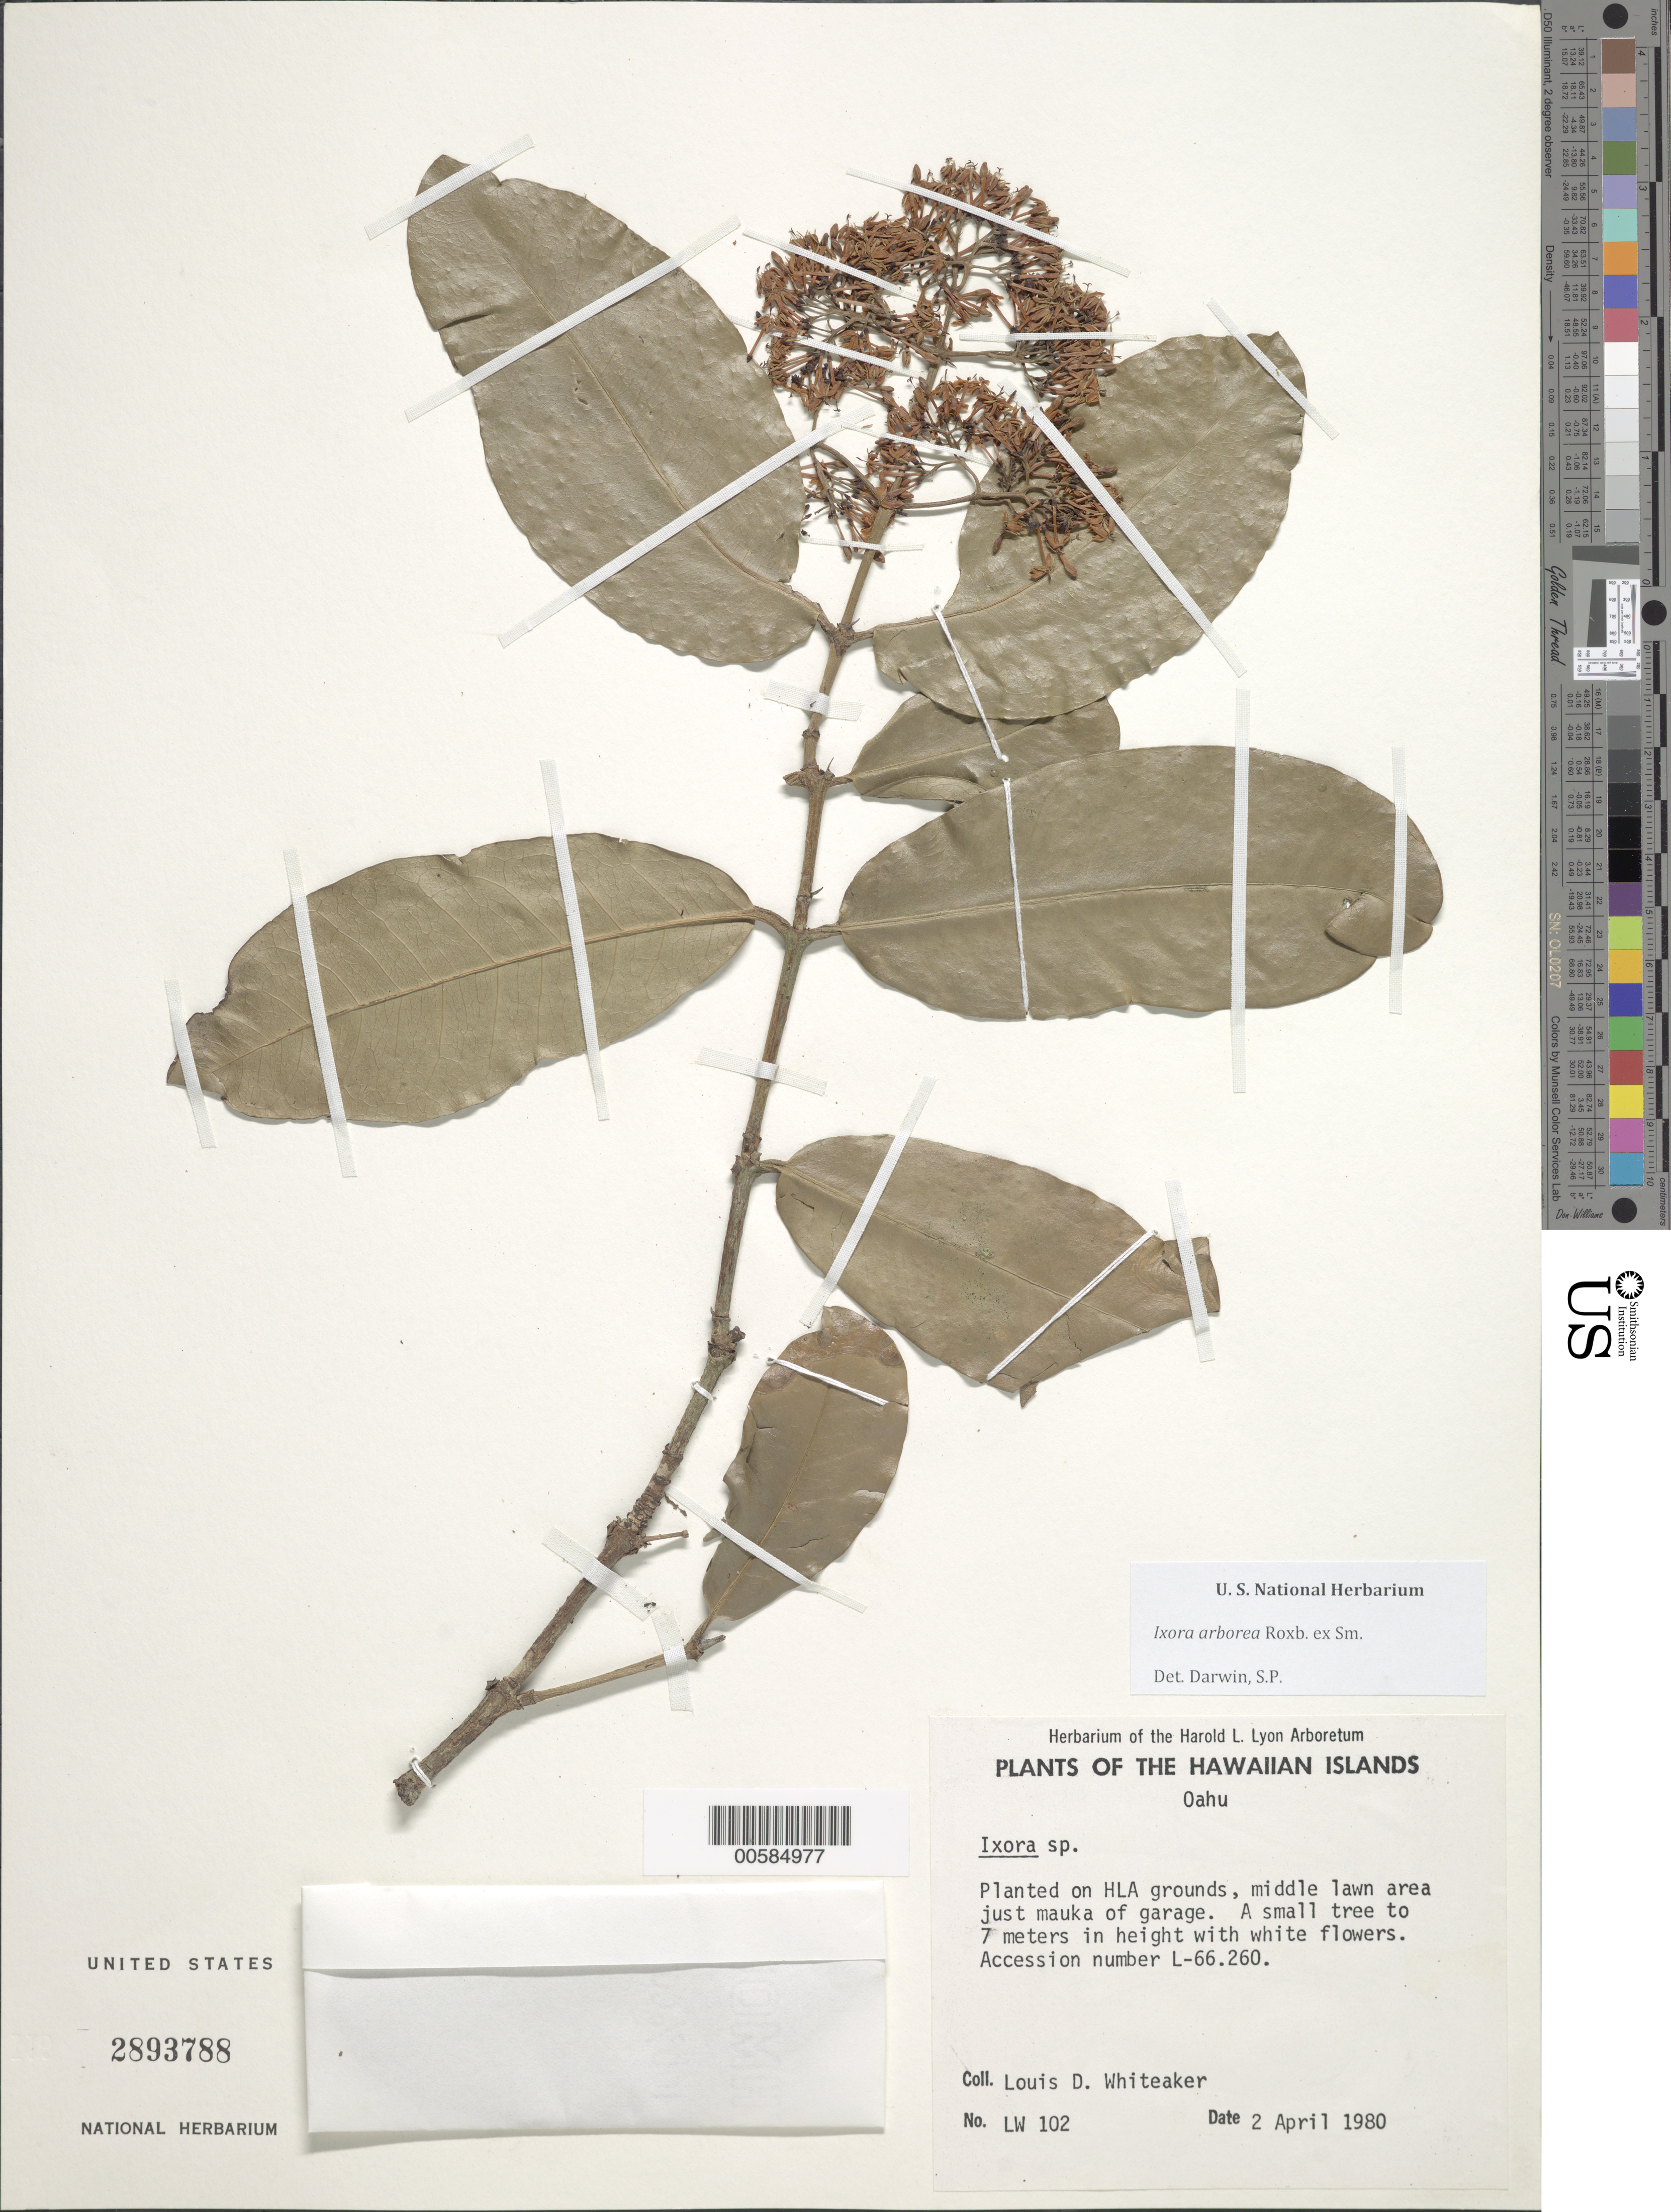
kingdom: Plantae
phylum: Tracheophyta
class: Magnoliopsida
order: Gentianales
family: Rubiaceae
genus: Ixora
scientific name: Ixora arborea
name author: Blanco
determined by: Darwin, S. P.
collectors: L. Whiteaker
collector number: LW 102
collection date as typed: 2 Apr 1980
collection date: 1980-04-02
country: United States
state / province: Hawaii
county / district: Honolulu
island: Oahu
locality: Planted on HLA grounds, middle lawn area just mauka of garage.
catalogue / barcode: US 2893788